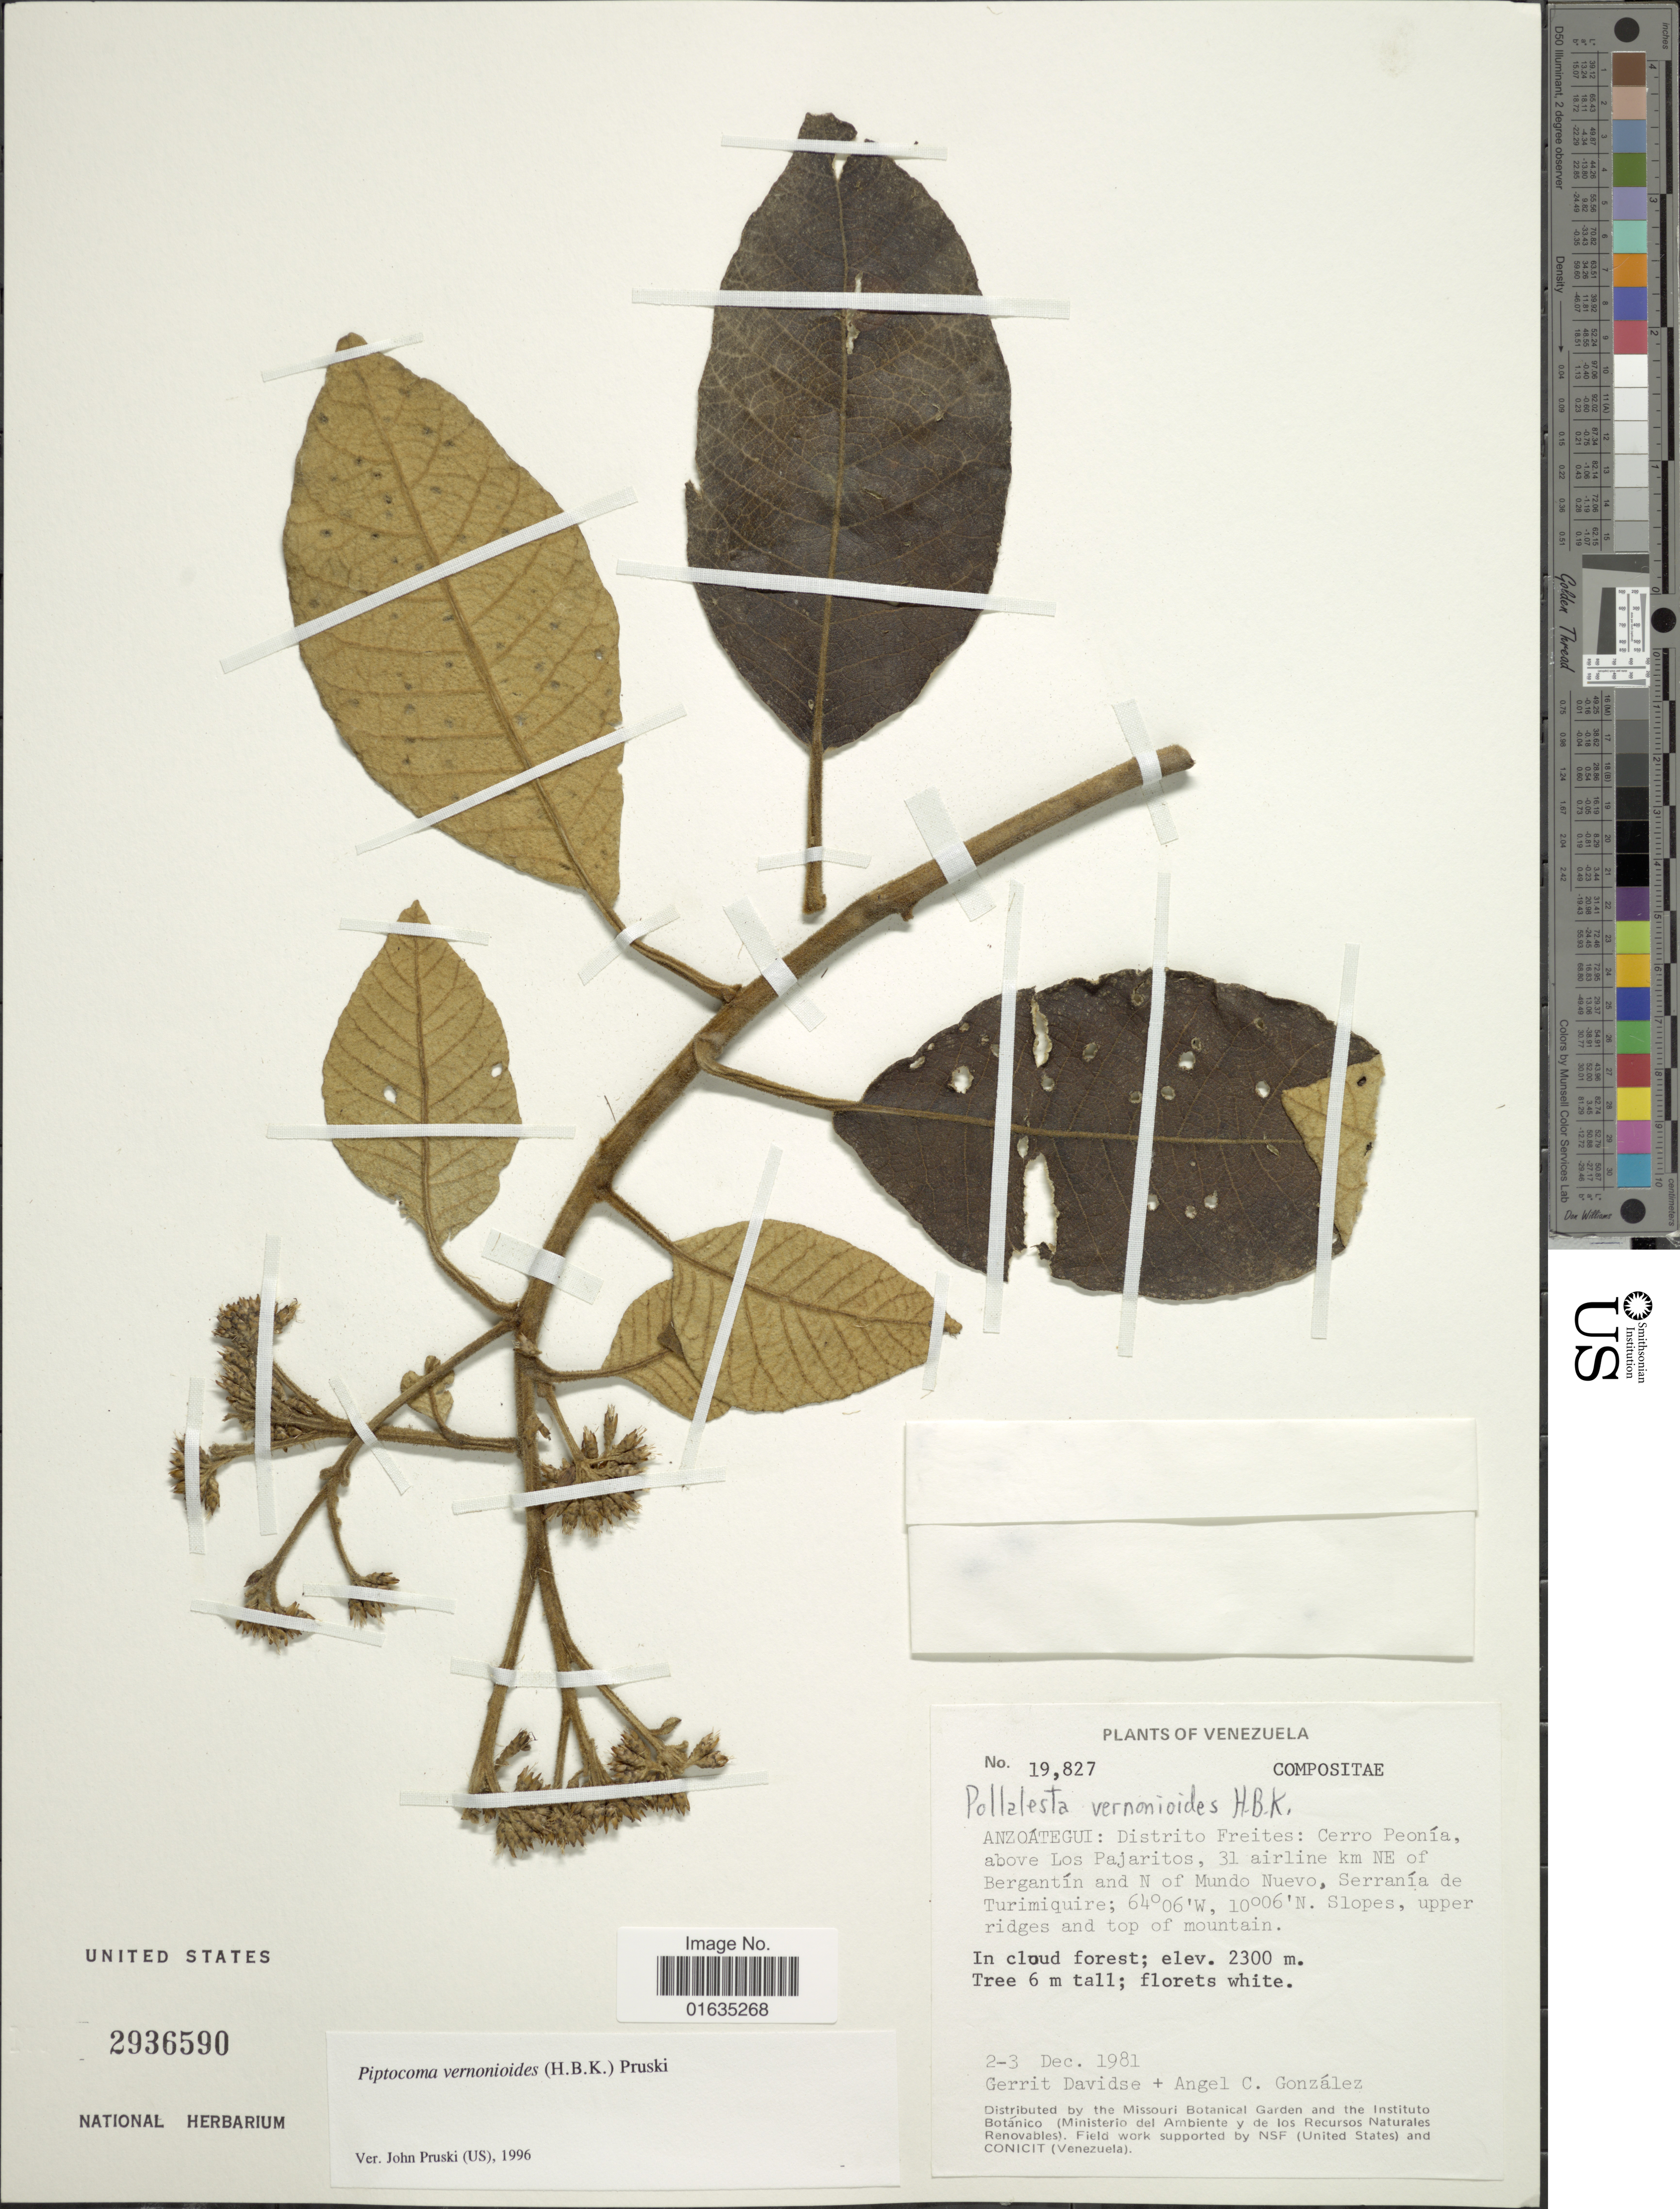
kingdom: Plantae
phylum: Tracheophyta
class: Magnoliopsida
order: Asterales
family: Asteraceae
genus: Piptocoma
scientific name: Piptocoma vernonioides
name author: (Kunth) Pruski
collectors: G. Davidse & A. C. González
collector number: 19827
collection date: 1981-12-02/1981-12-03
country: Venezuela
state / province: Anzoategui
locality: Distrito Freites, Cerro Peonia, above Los Pajaritos, 31 airline km NE of Bergantin and N of Mundo Nuevo, Serrania de Turimiquire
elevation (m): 2300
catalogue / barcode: US 2936590